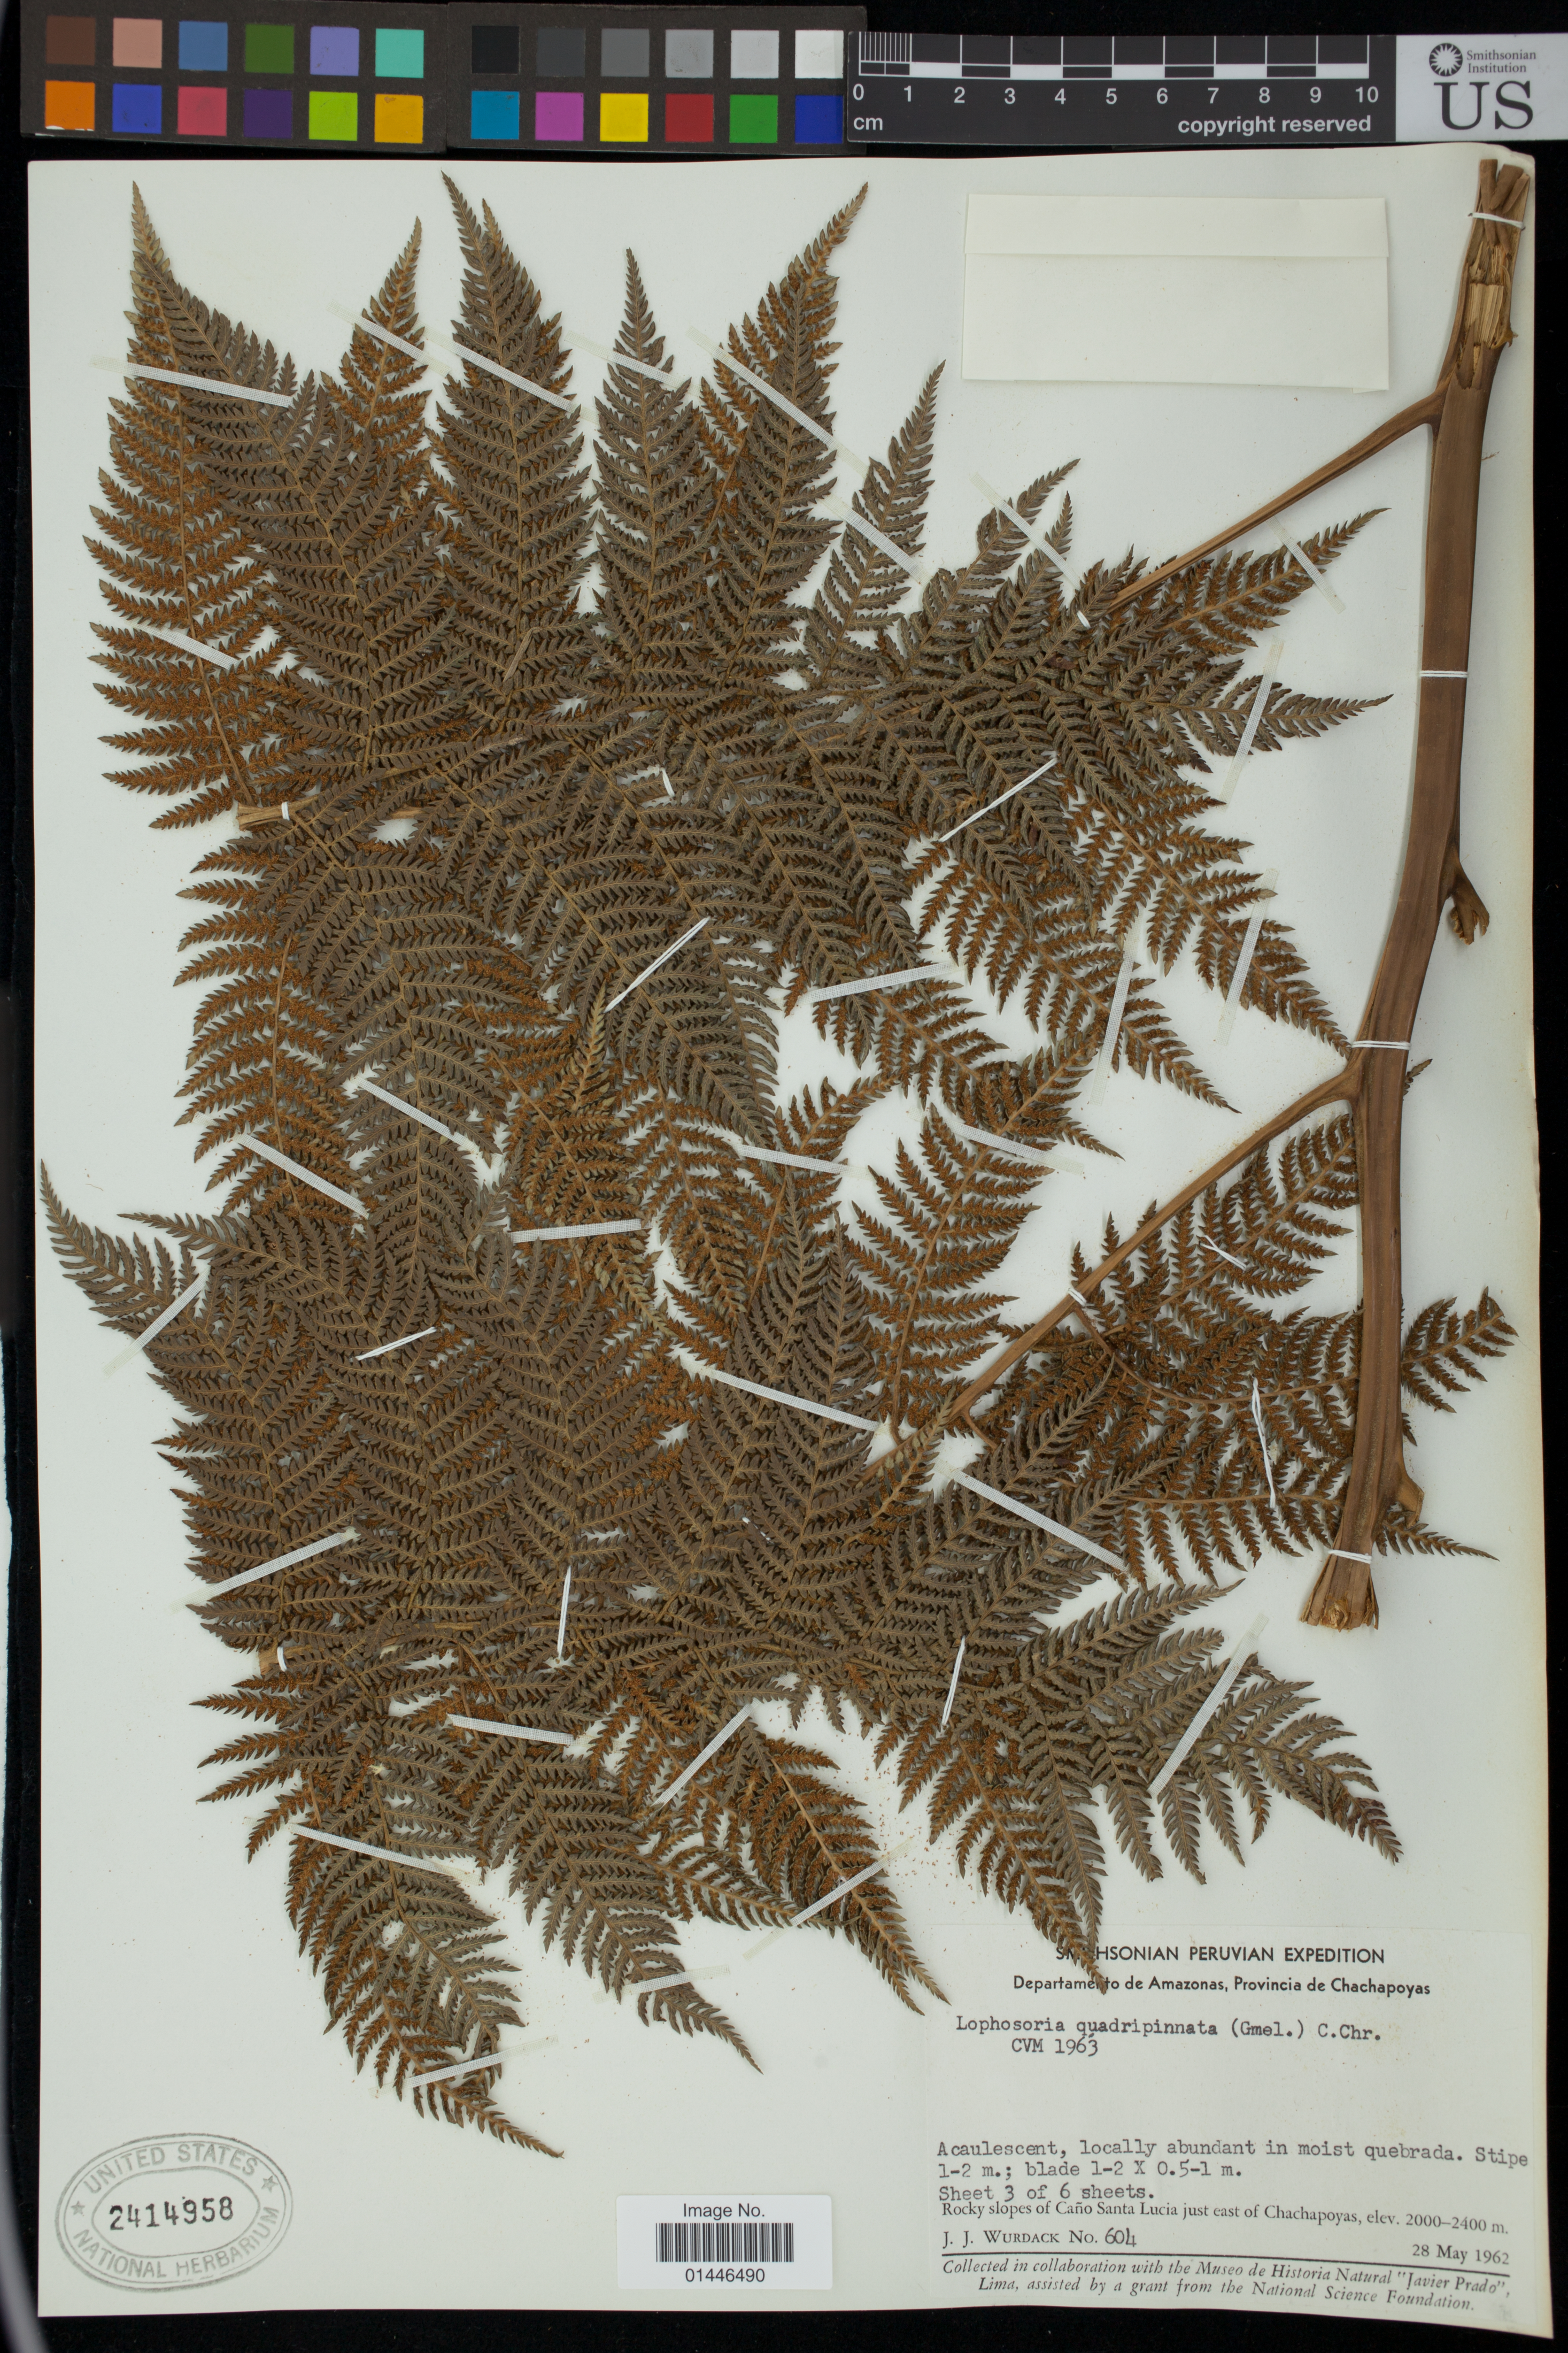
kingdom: Plantae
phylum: Tracheophyta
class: Polypodiopsida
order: Cyatheales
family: Dicksoniaceae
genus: Lophosoria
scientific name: Lophosoria quadripinnata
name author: (J.F. Gmel.) C. Chr.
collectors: J. J. Wurdack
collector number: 604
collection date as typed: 28 May 1962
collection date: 1962-05-28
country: Peru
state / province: Amazonas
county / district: Chachapoyas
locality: rocky slopes of Caño Santa Lucía just E of Chachapoyas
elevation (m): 2000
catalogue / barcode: US 2414958